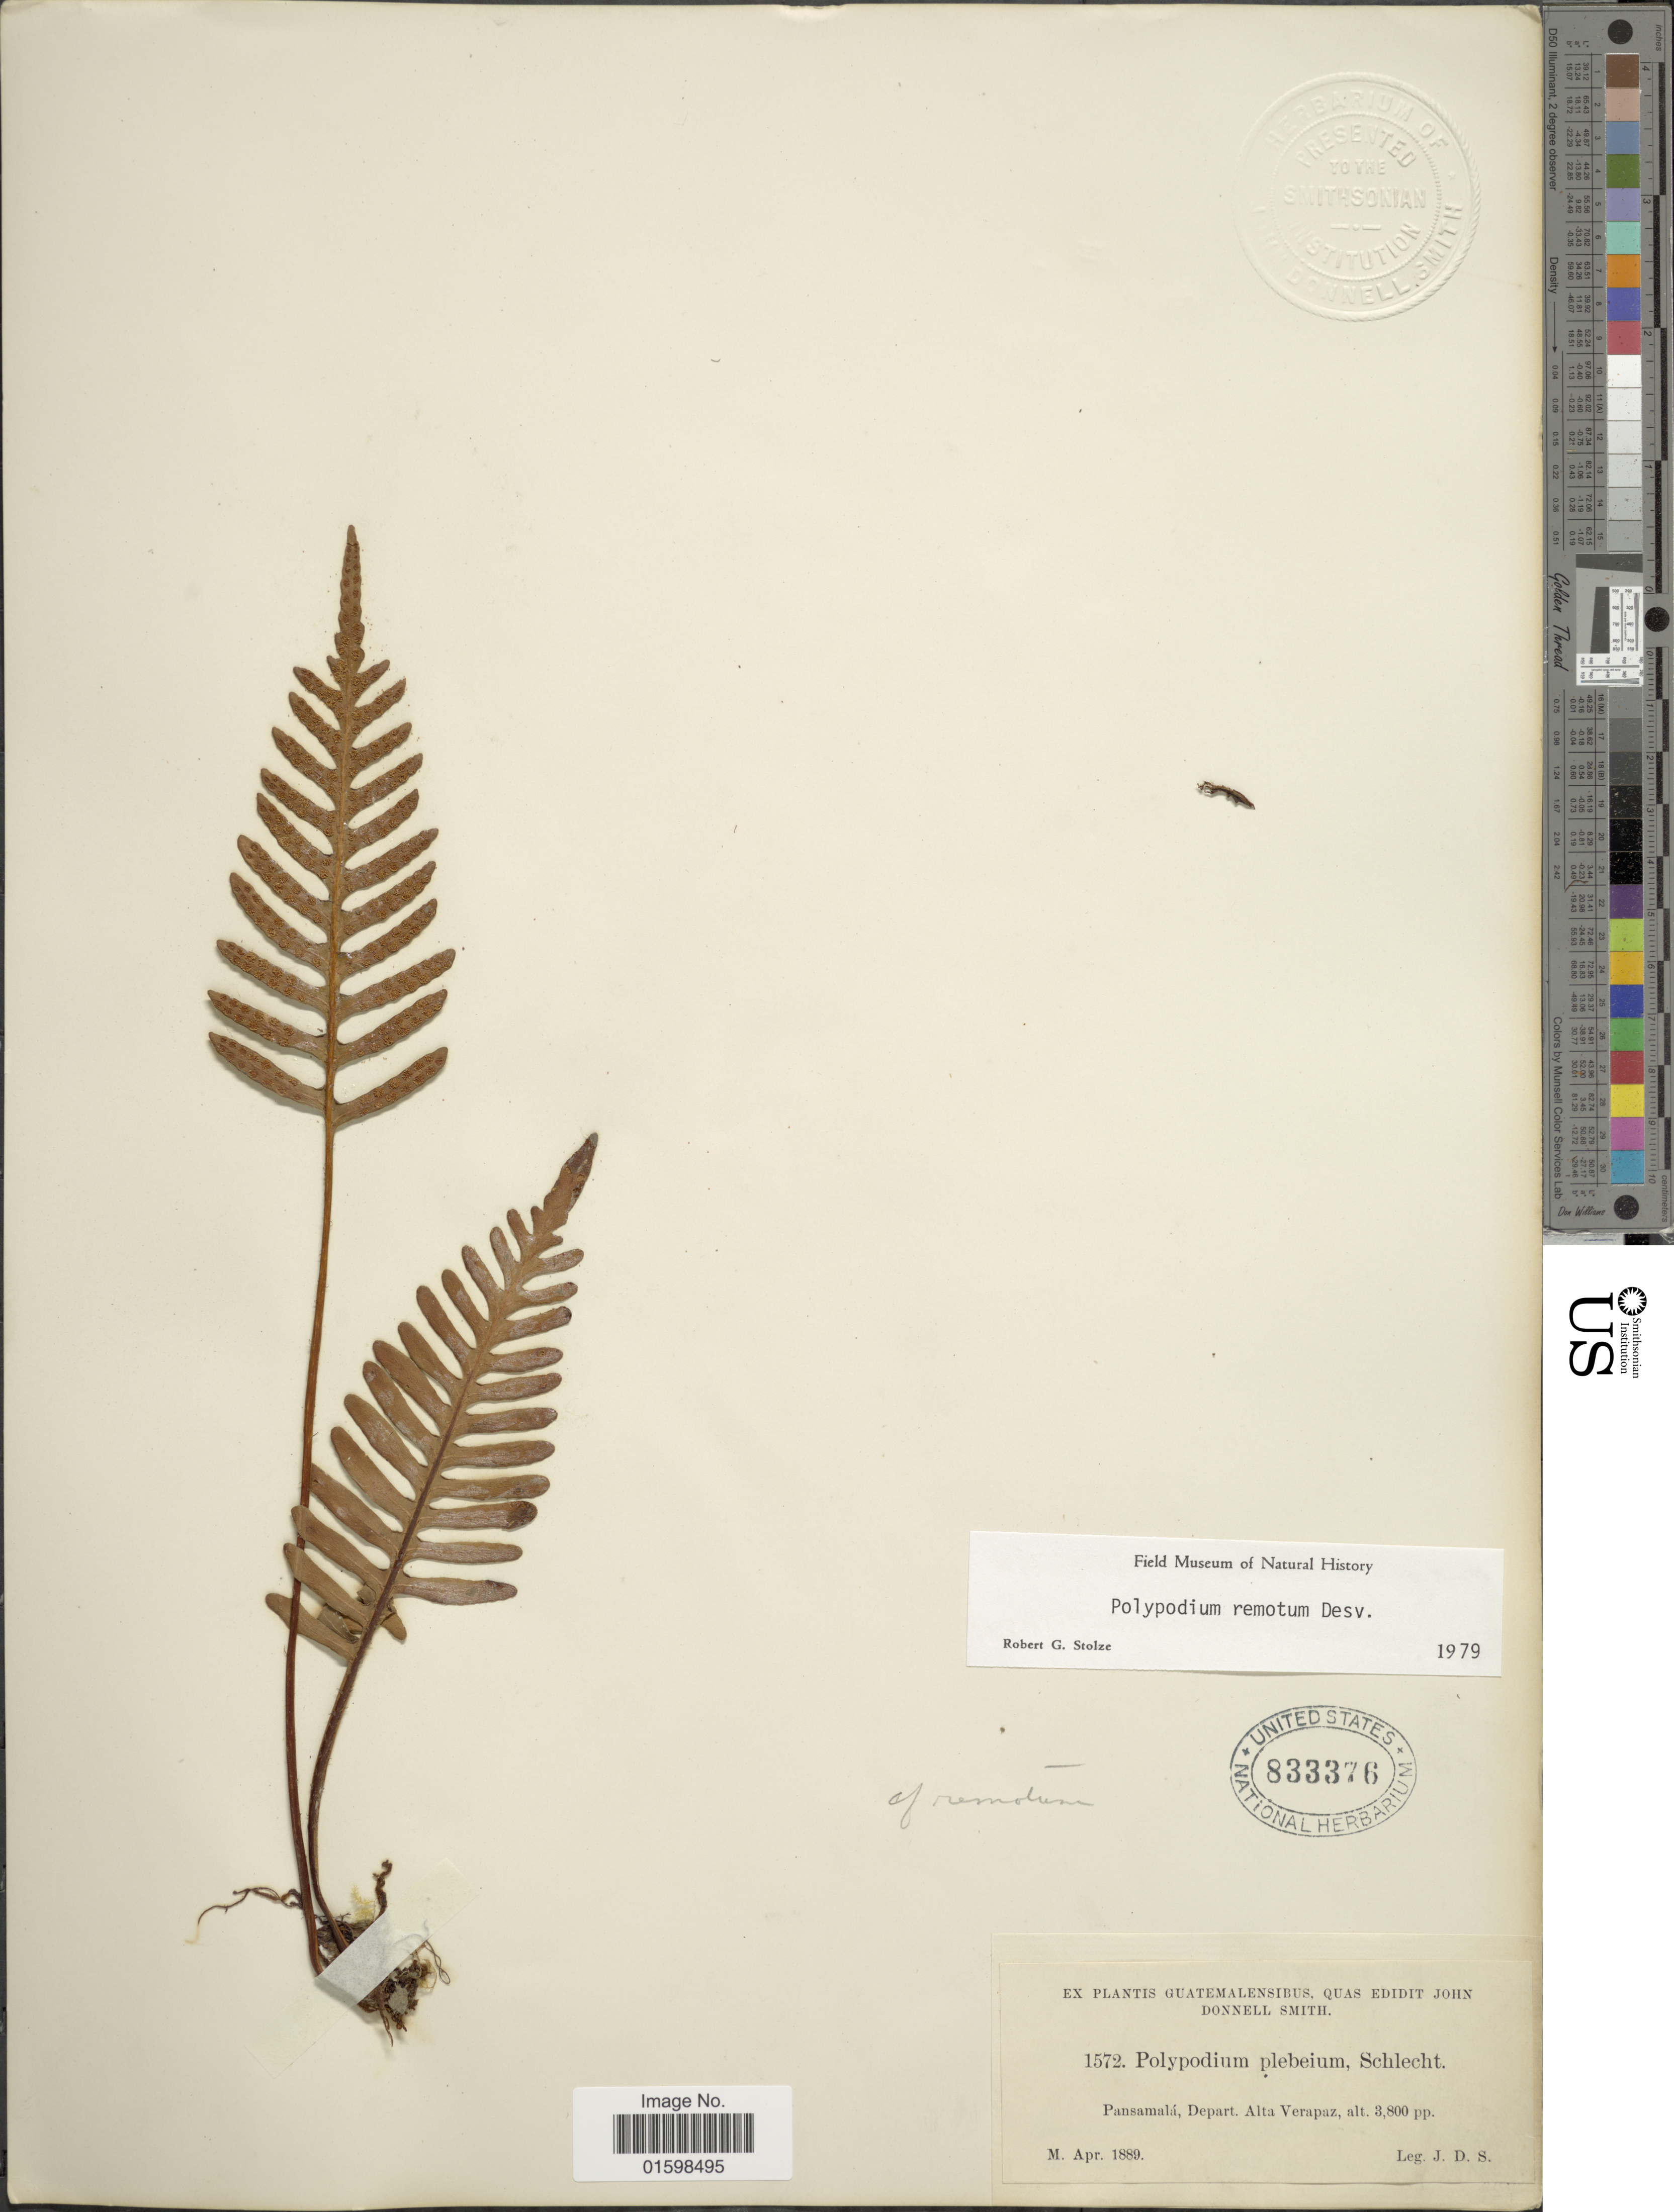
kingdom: Plantae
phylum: Tracheophyta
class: Polypodiopsida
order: Polypodiales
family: Polypodiaceae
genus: Pleopeltis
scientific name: Pleopeltis remota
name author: (Desv.) A.R. Sm.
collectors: J. Donnell Smith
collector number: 1572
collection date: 1889-04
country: Guatemala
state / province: Alta Verapaz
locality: Pansamalá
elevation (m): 1158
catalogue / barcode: US 833376